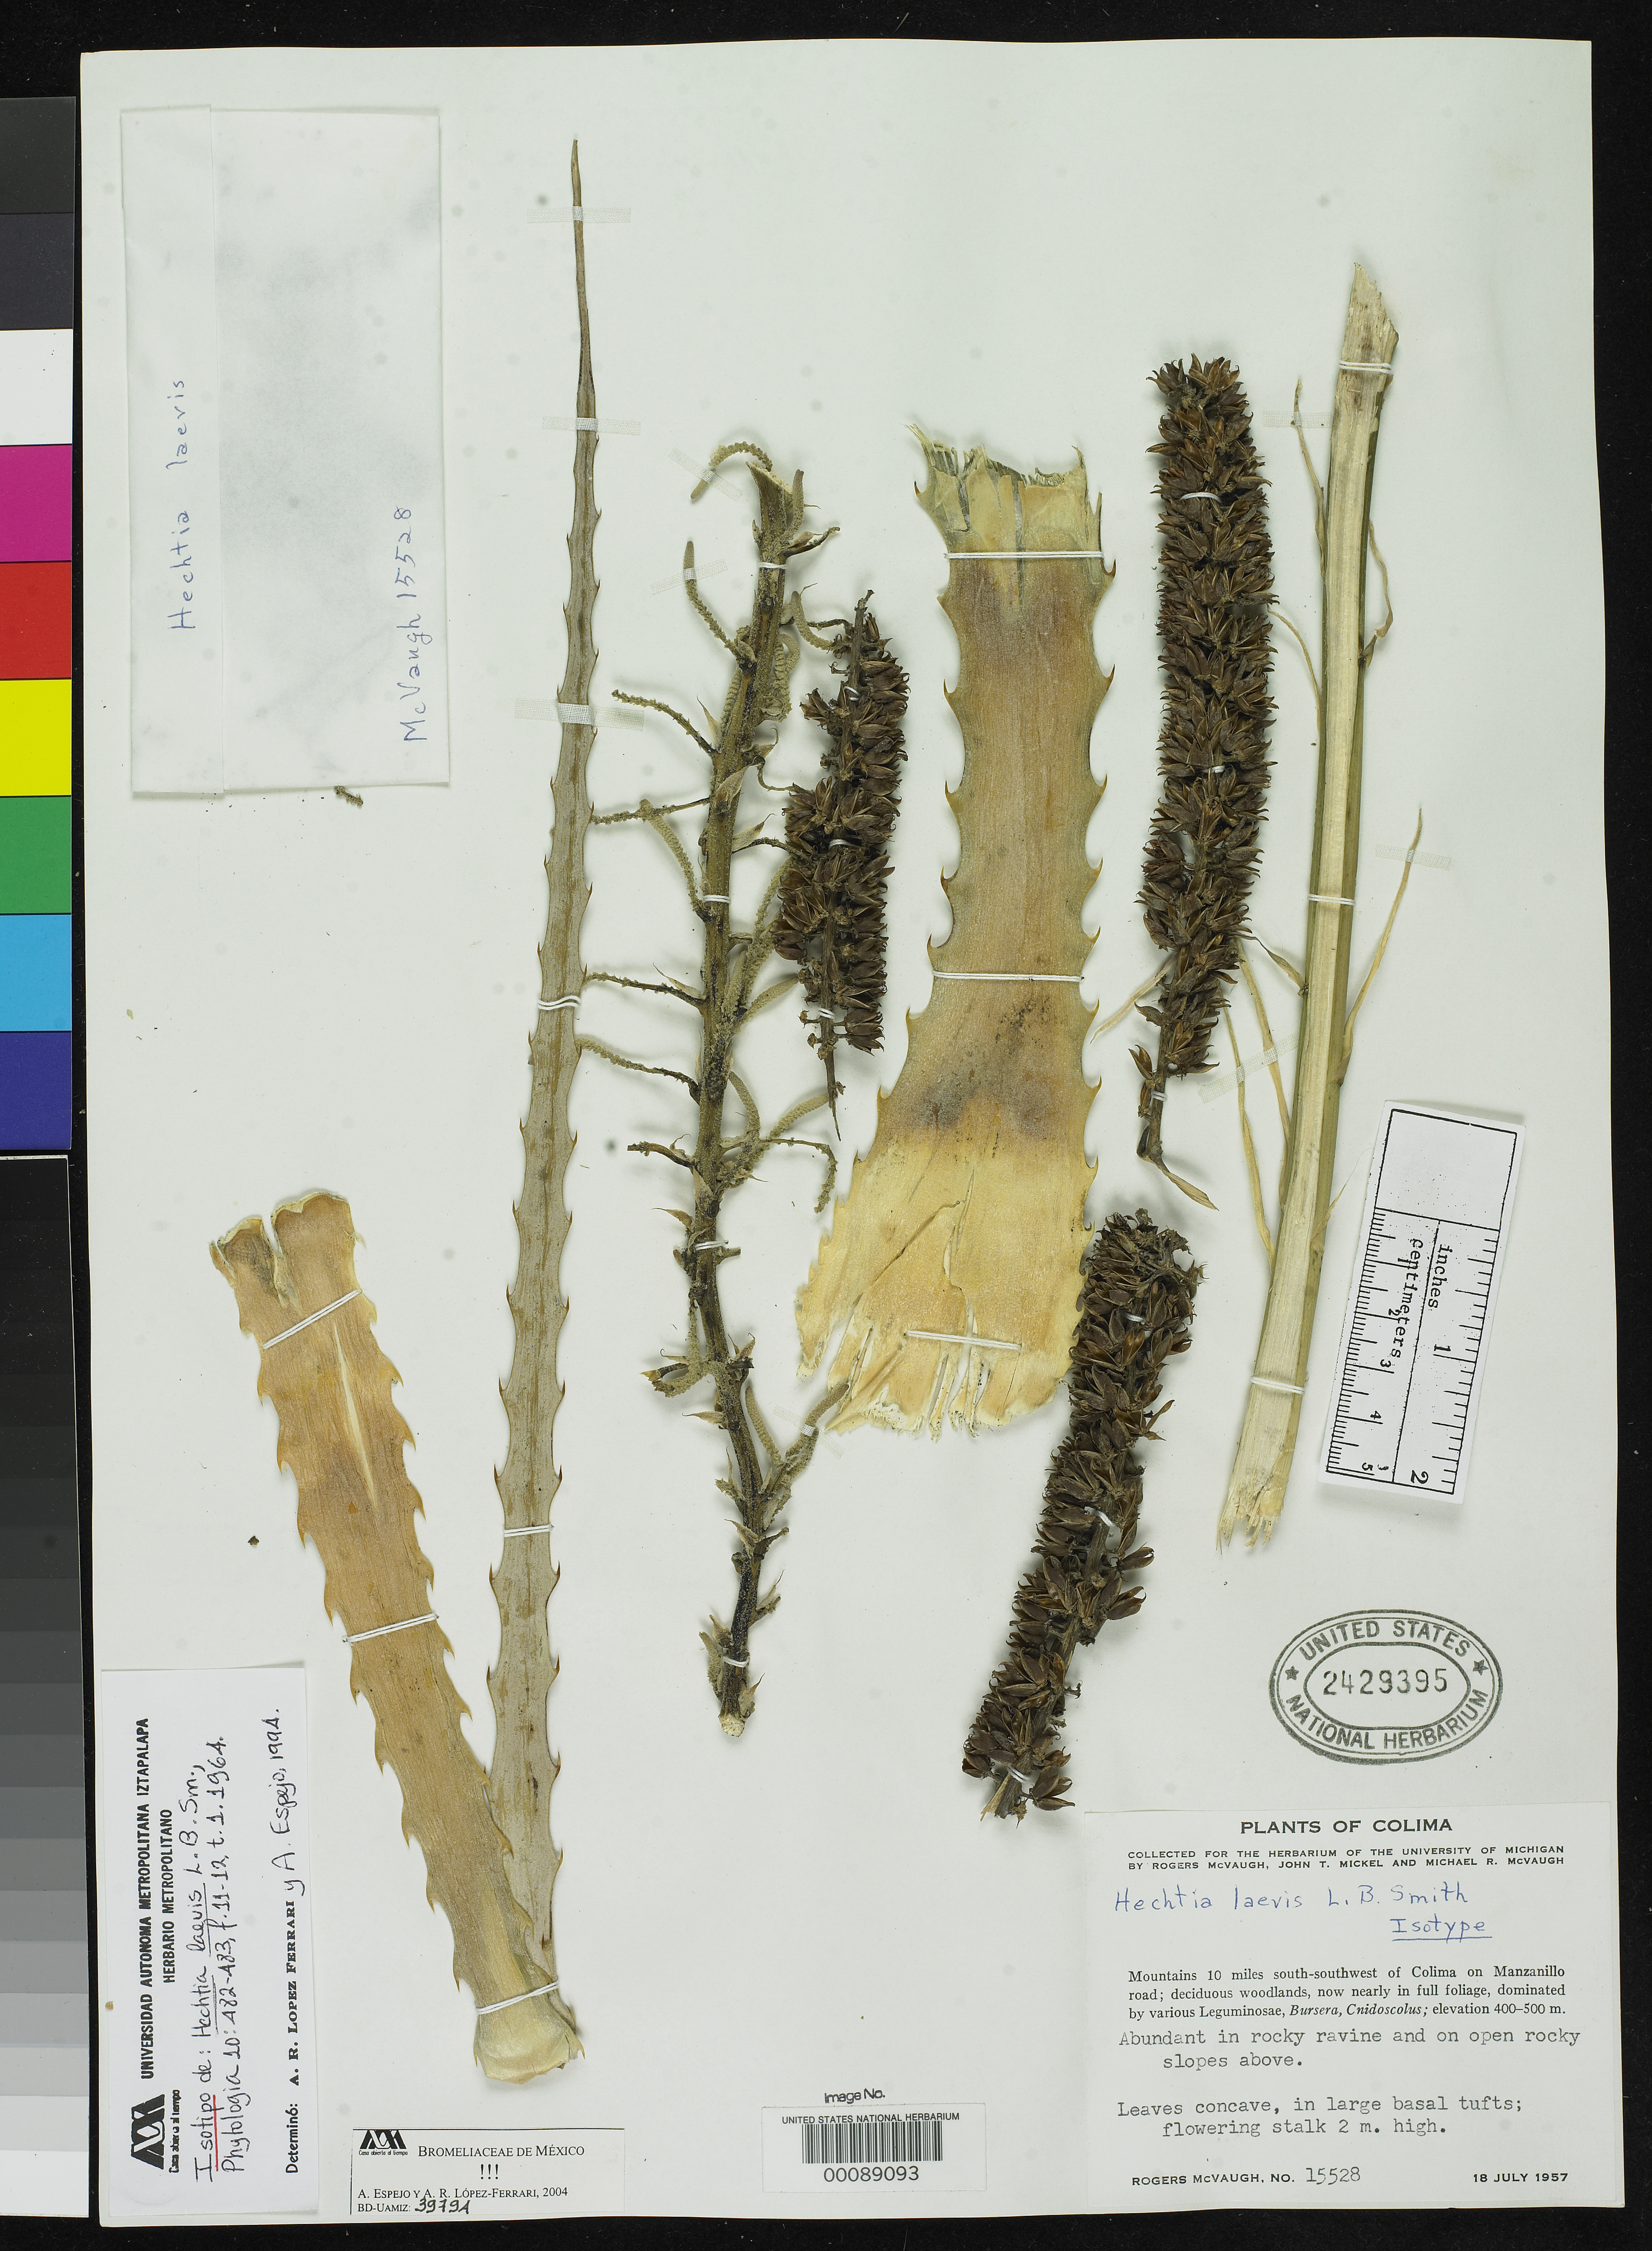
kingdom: Plantae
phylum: Tracheophyta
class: Liliopsida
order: Poales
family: Bromeliaceae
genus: Hechtia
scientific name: Hechtia laevis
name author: L.B. Sm.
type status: Isotype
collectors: R. McVaugh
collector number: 15528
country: Mexico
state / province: Colima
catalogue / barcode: US 2429395